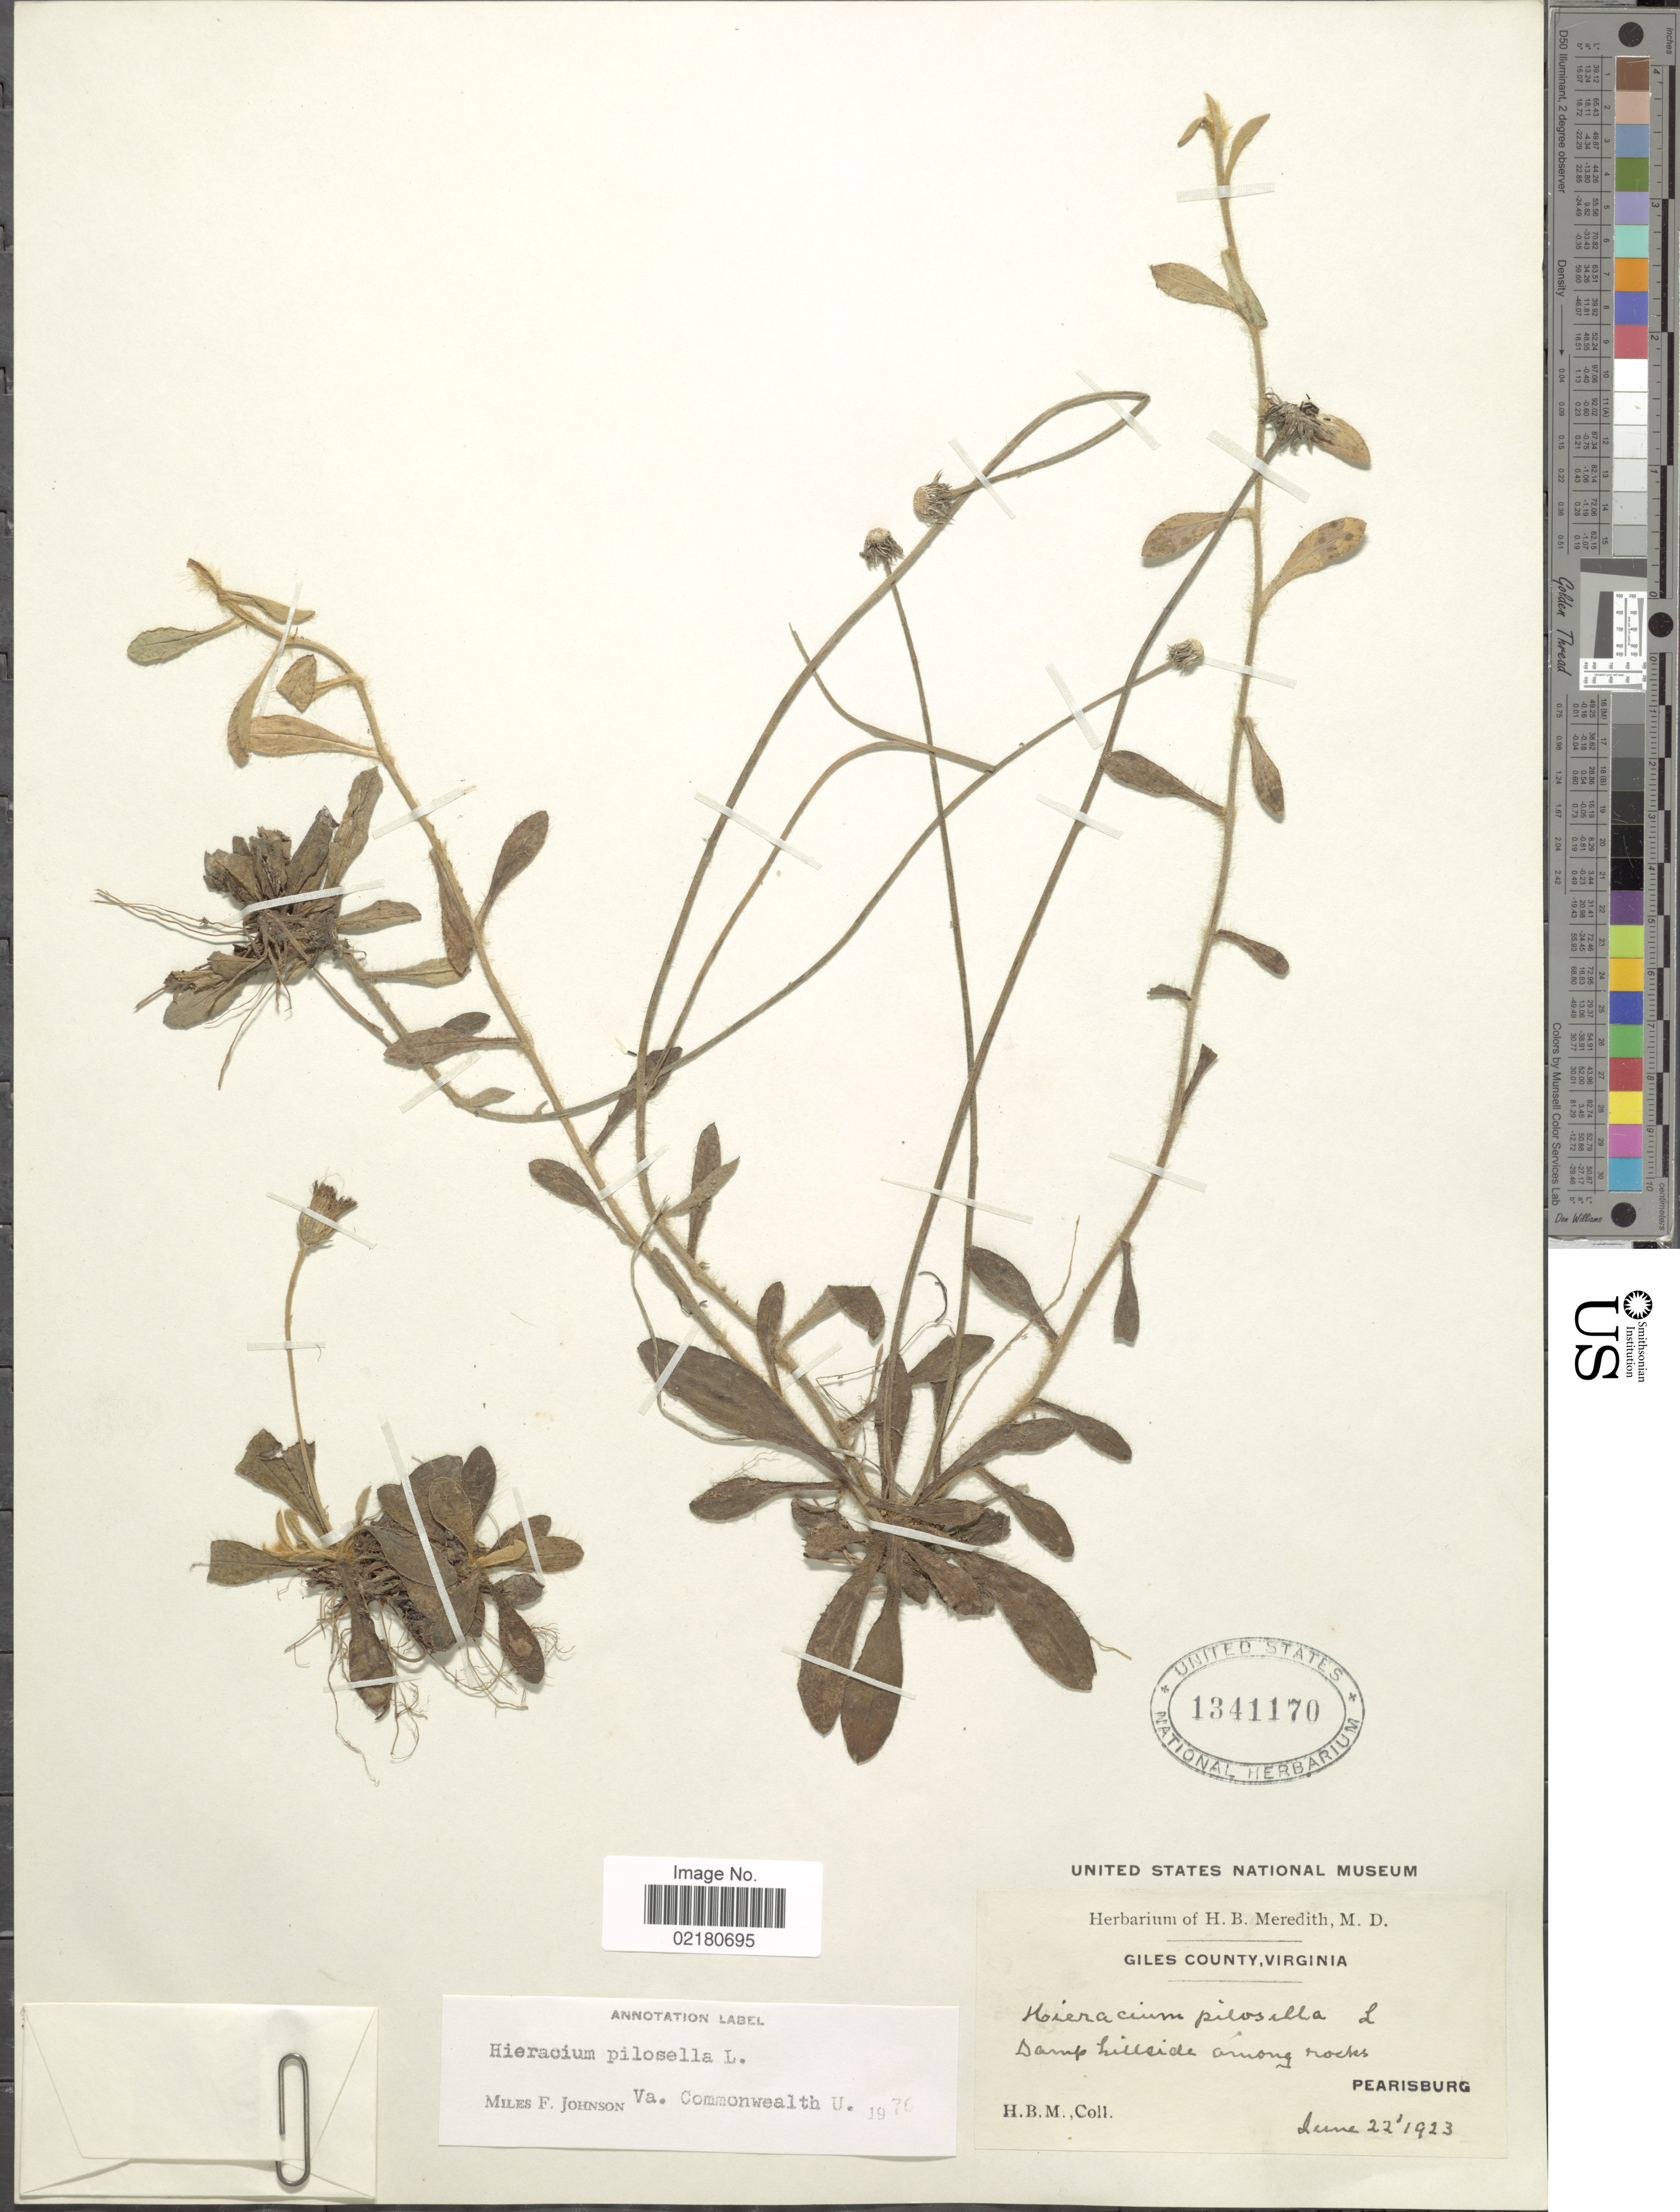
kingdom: Plantae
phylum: Tracheophyta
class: Magnoliopsida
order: Asterales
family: Asteraceae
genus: Pilosella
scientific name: Pilosella officinarum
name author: Vaill.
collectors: H. Meredith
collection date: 1923-06-22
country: United States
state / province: Virginia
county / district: Giles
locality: Virginia, Pearisburg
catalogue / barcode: US 1341170